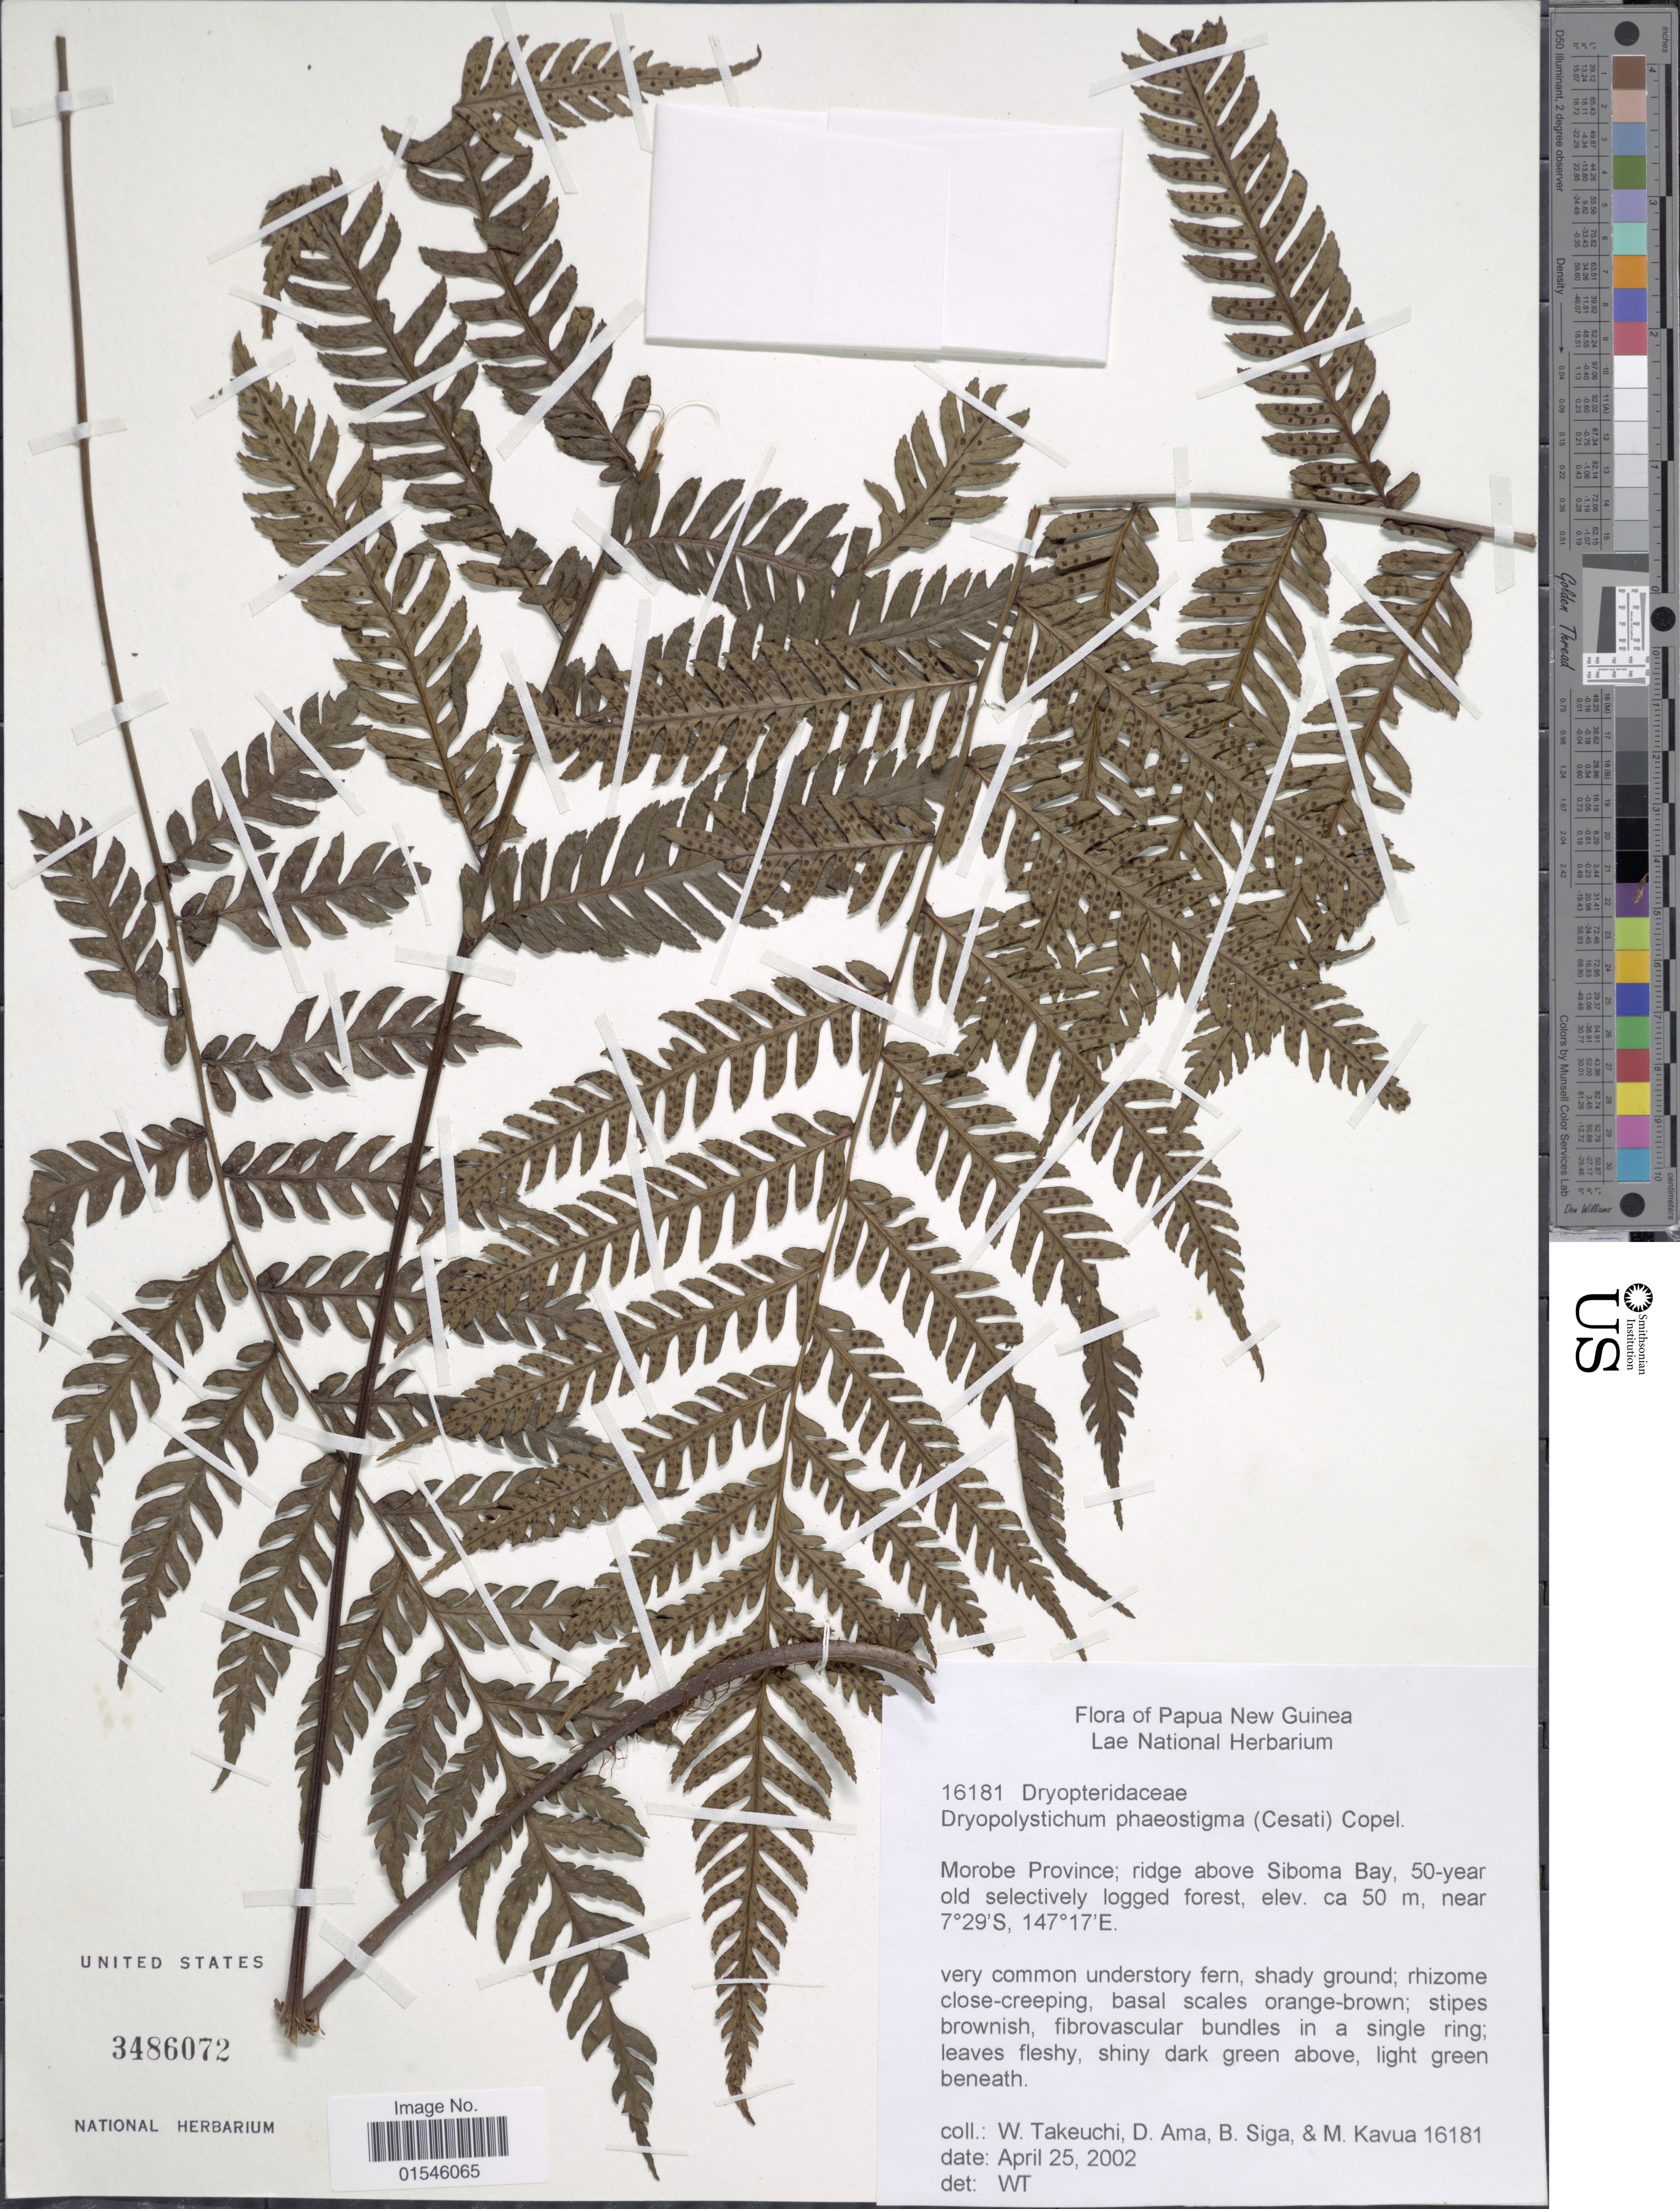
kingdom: Plantae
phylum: Tracheophyta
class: Polypodiopsida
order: Polypodiales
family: Lomariopsidaceae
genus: Dryopolystichum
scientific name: Dryopolystichum phaeostigma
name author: (Ces.) Copel.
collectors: W. Takeuchi, D. Ama, B. Siga & M. Kavua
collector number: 16181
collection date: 2002-04-25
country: Papua New Guinea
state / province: Morobe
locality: Ridge above Siboma Bay, 50-year old selectively logged forest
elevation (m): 50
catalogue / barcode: US 3486072